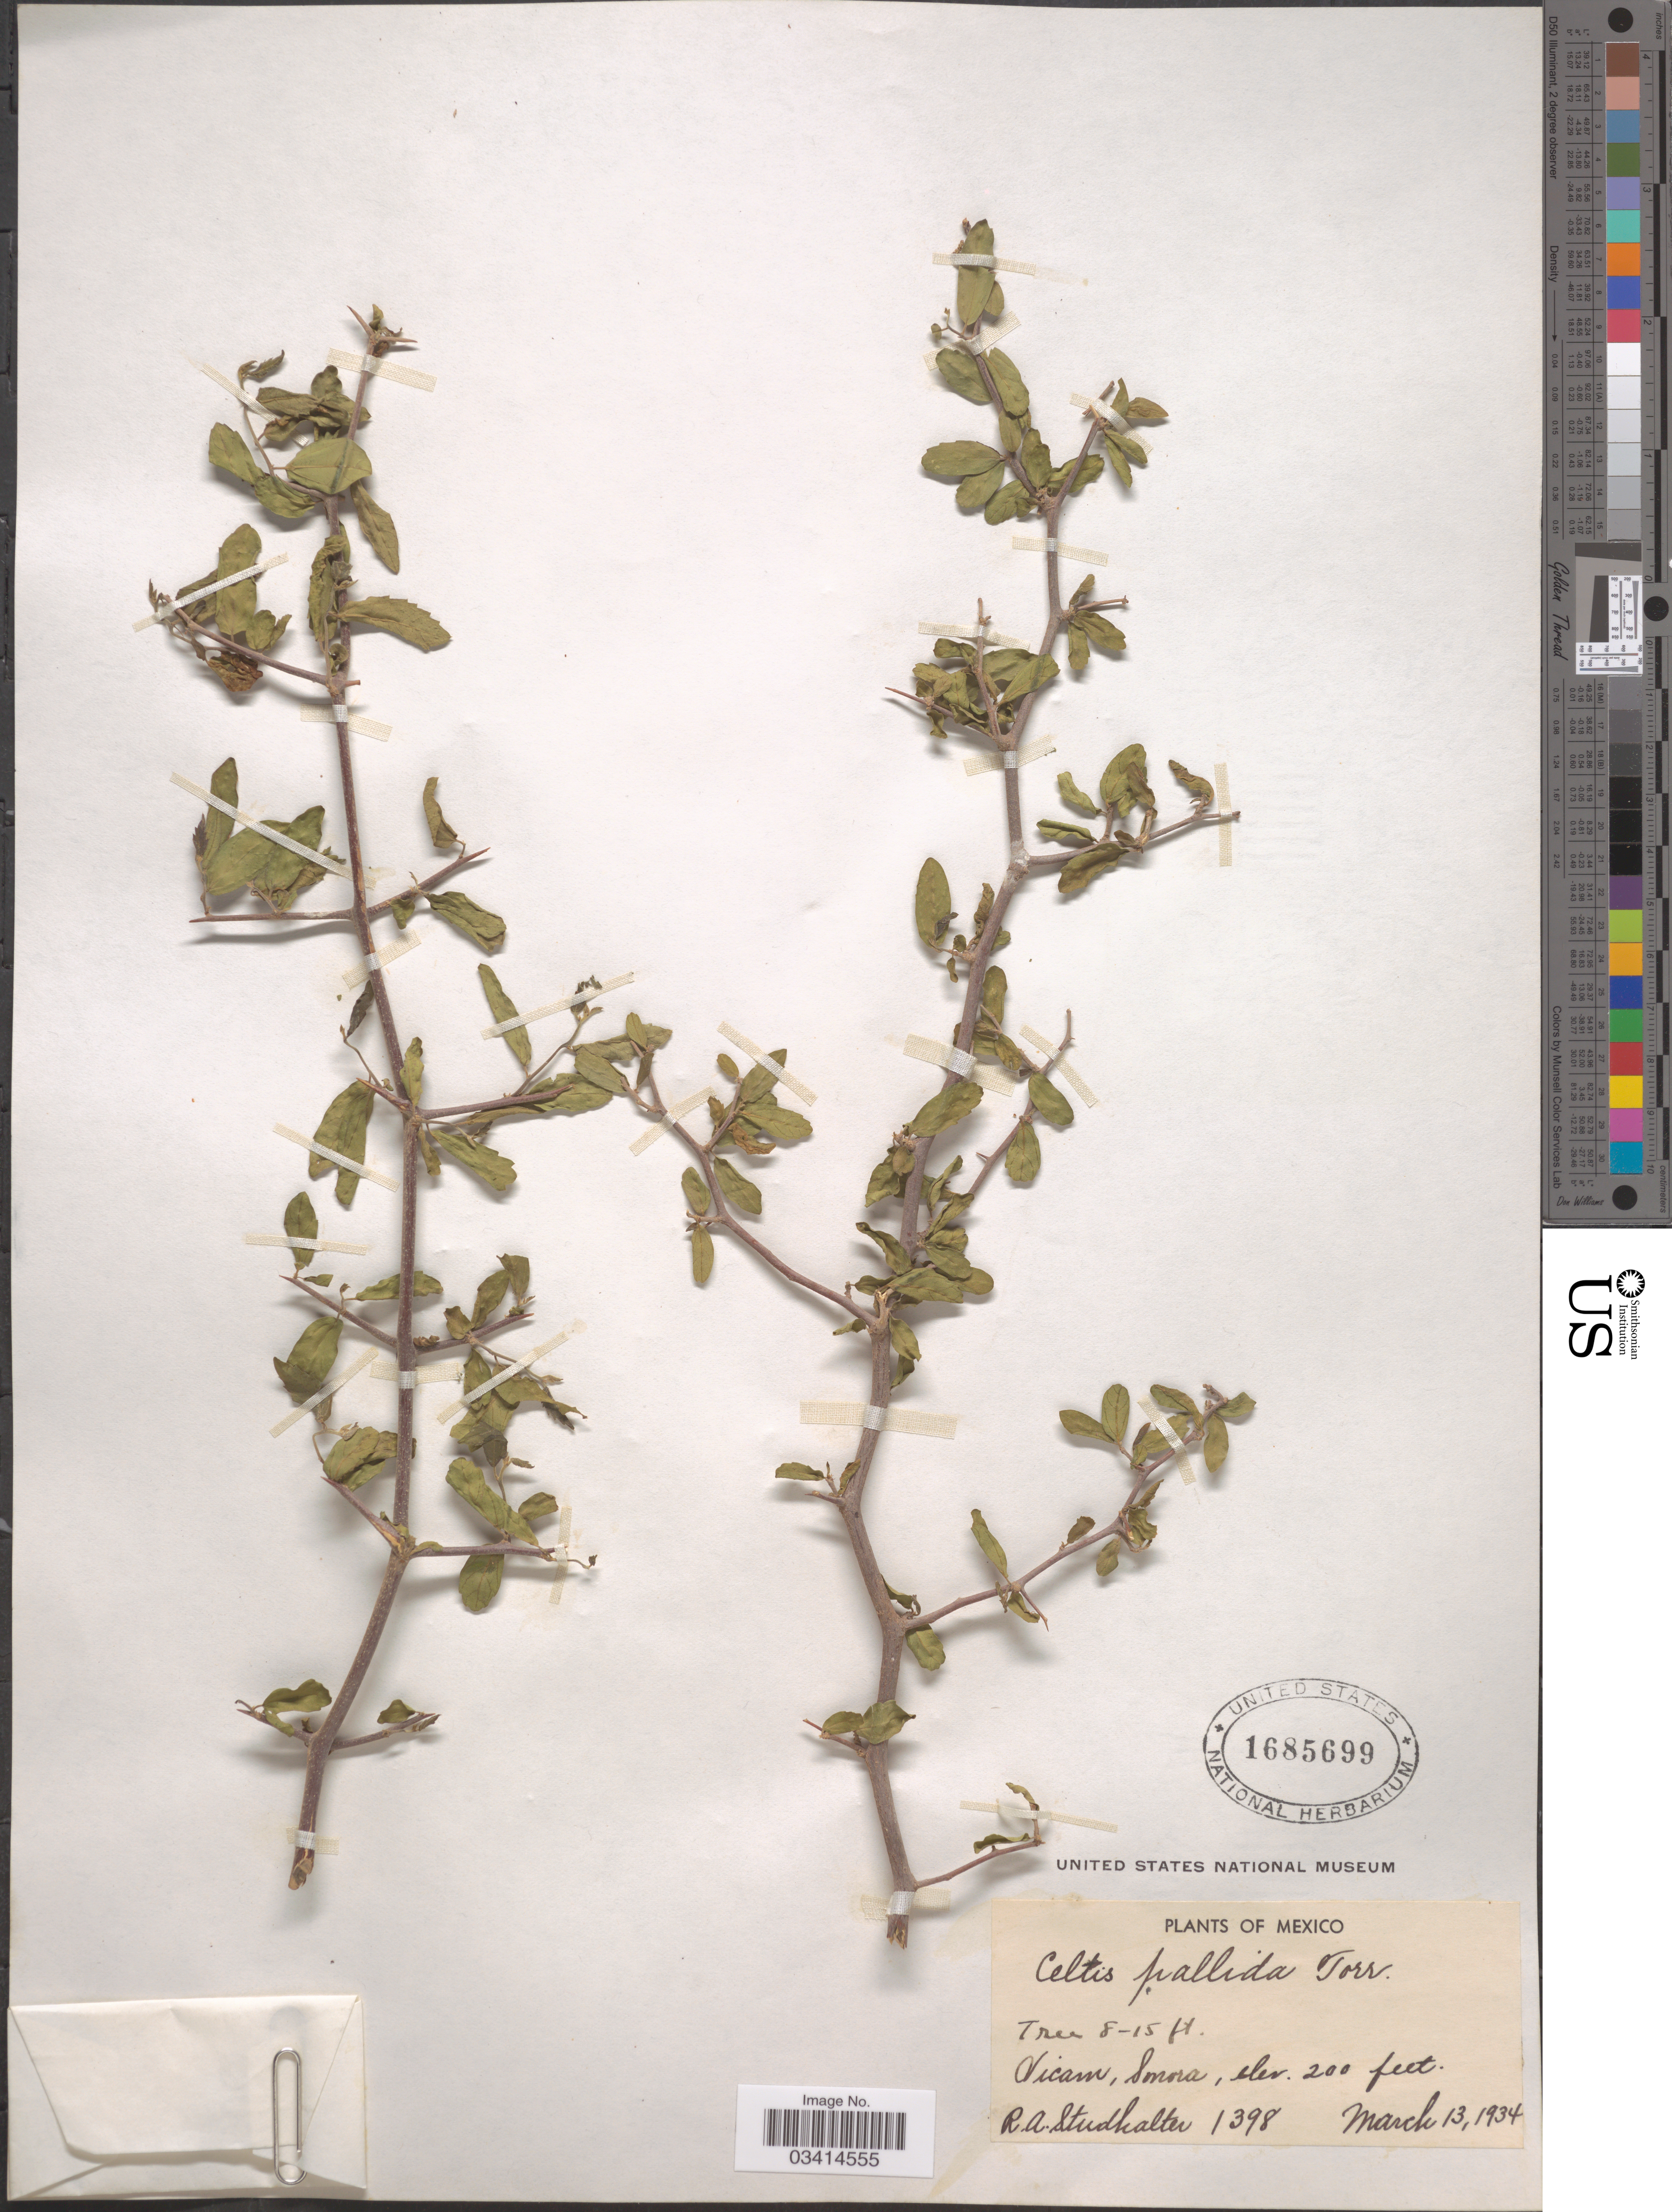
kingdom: Plantae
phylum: Tracheophyta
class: Magnoliopsida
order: Rosales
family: Cannabaceae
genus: Celtis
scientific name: Celtis pallida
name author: Torr. in Emory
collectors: R. Studhalter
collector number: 1398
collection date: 1934-03-13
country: Mexico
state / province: Sonora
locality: Vicam.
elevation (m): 61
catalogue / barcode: US 1685699